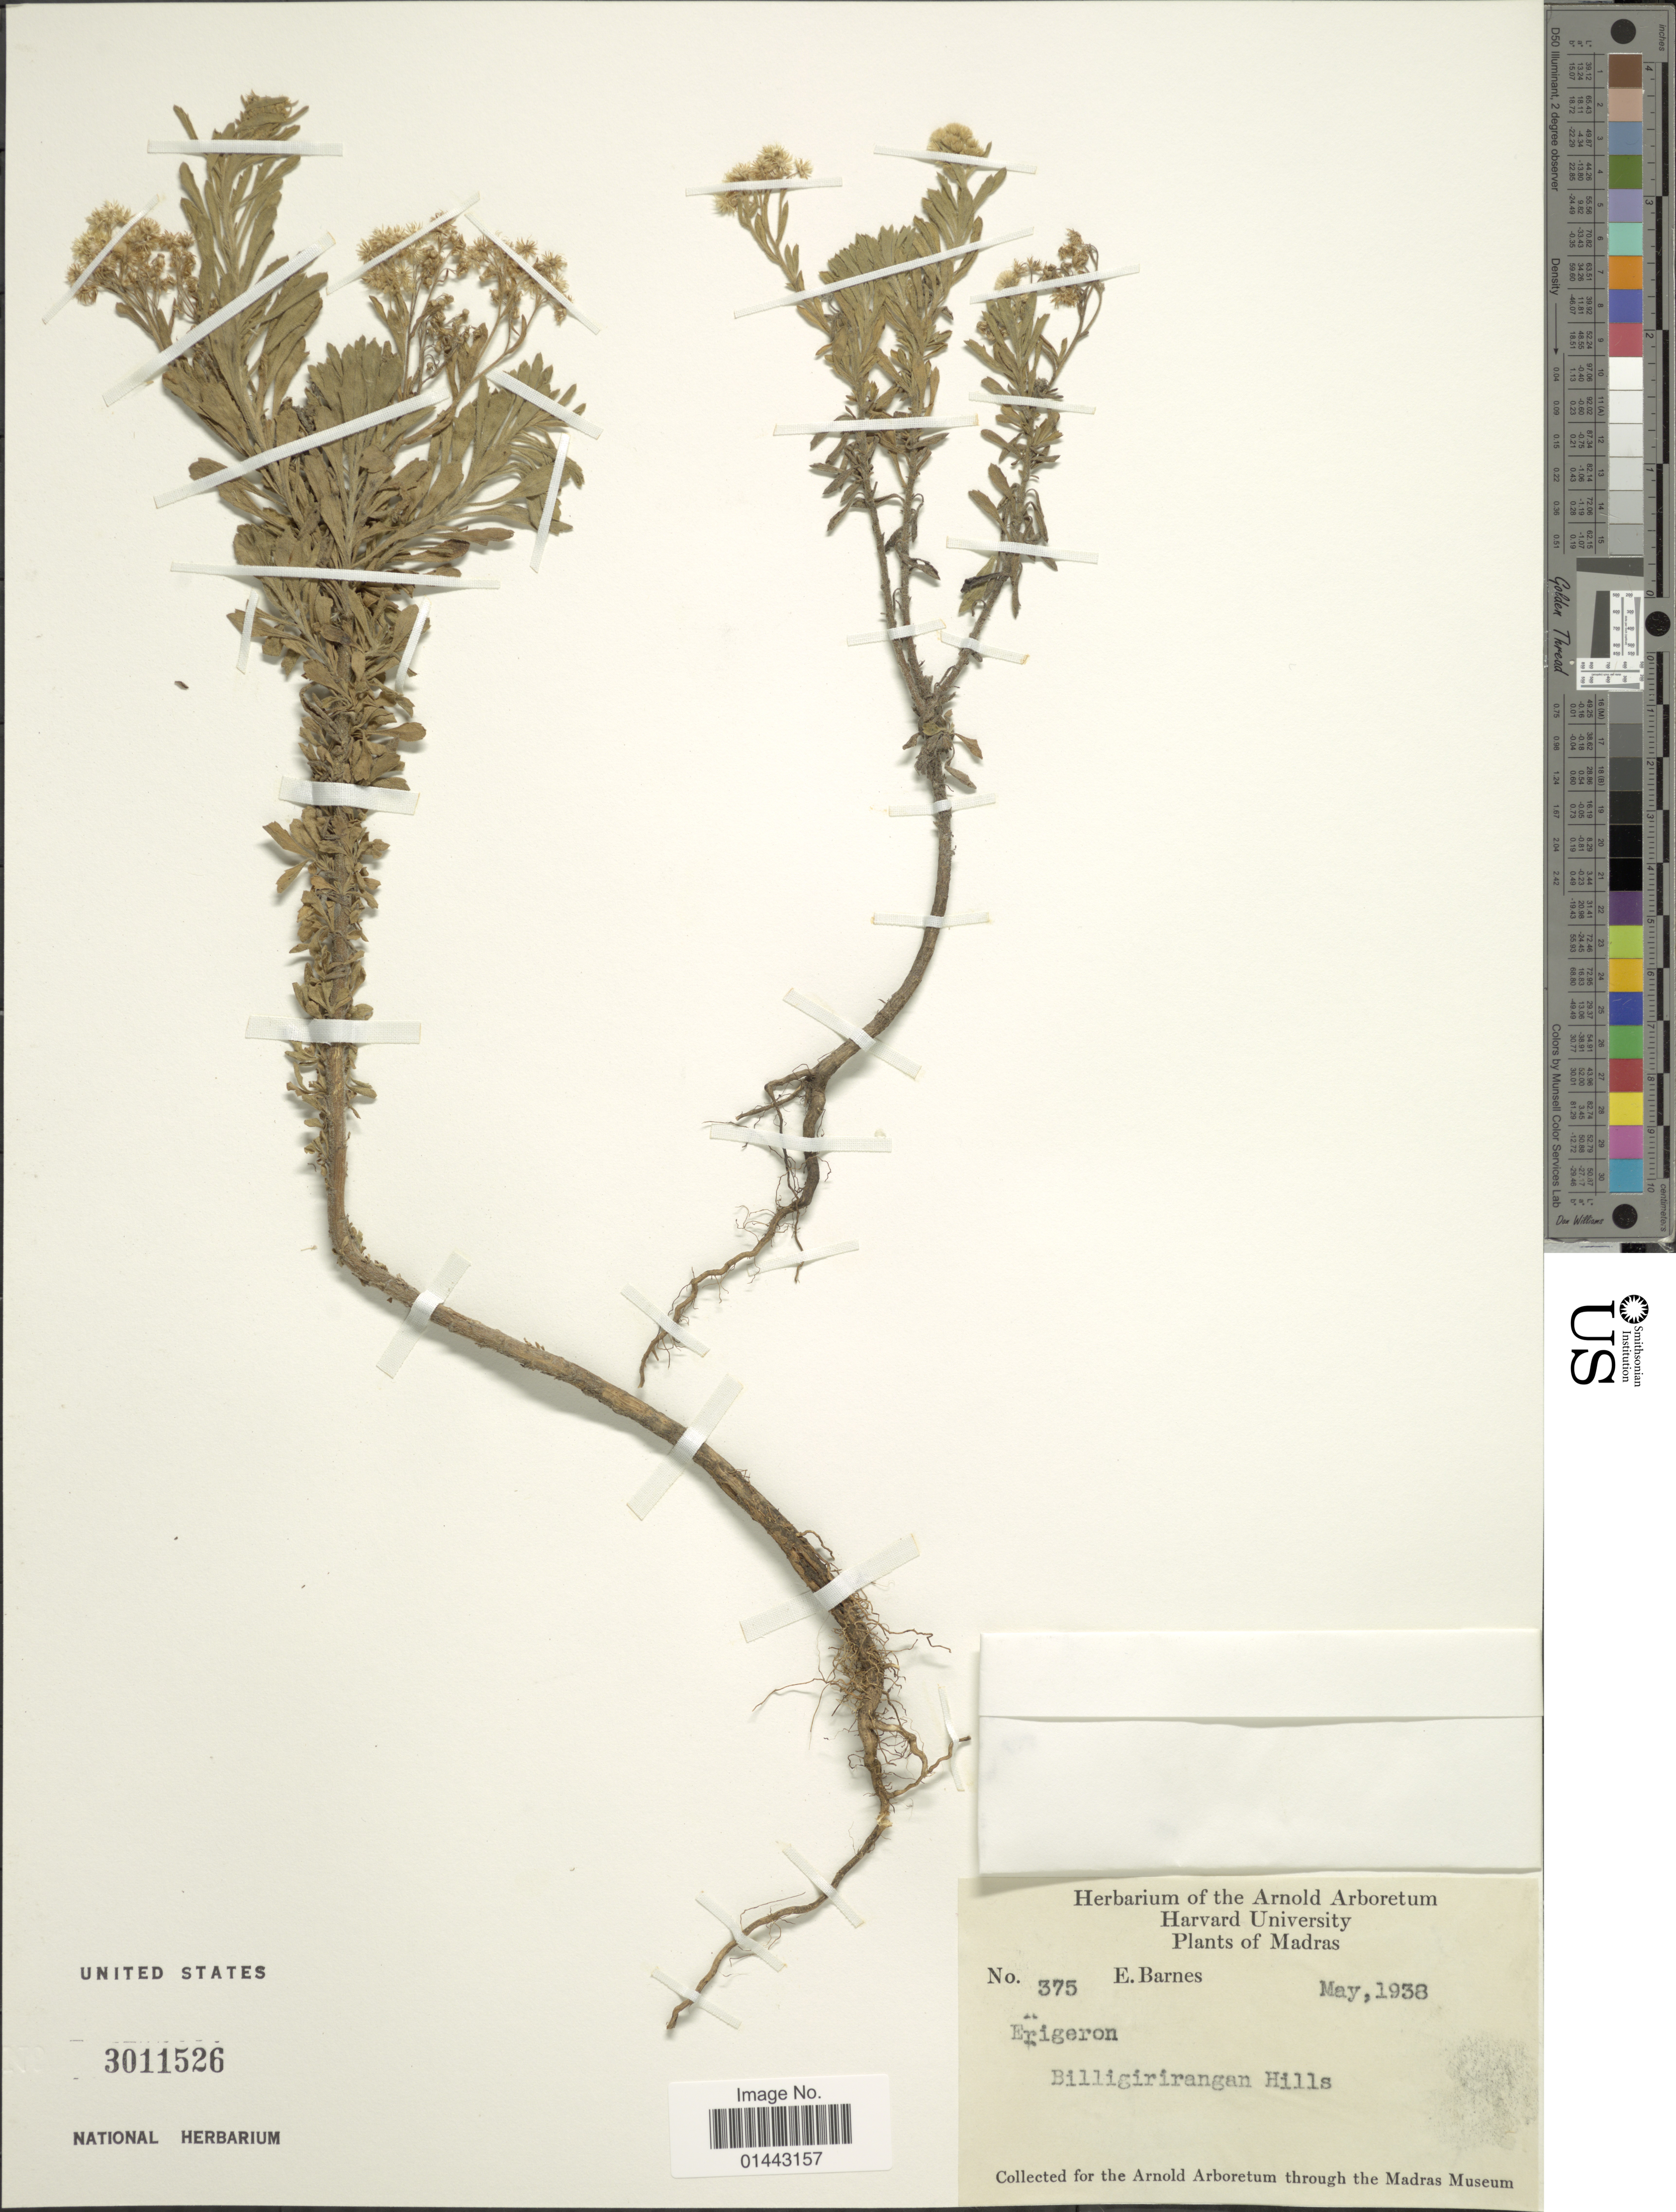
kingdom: Plantae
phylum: Tracheophyta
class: Magnoliopsida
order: Asterales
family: Asteraceae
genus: Erigeron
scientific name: Erigeron sp.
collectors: E. Barnes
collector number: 375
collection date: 1938-05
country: India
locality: Madras,Billigirirangen Hills.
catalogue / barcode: US 3011526